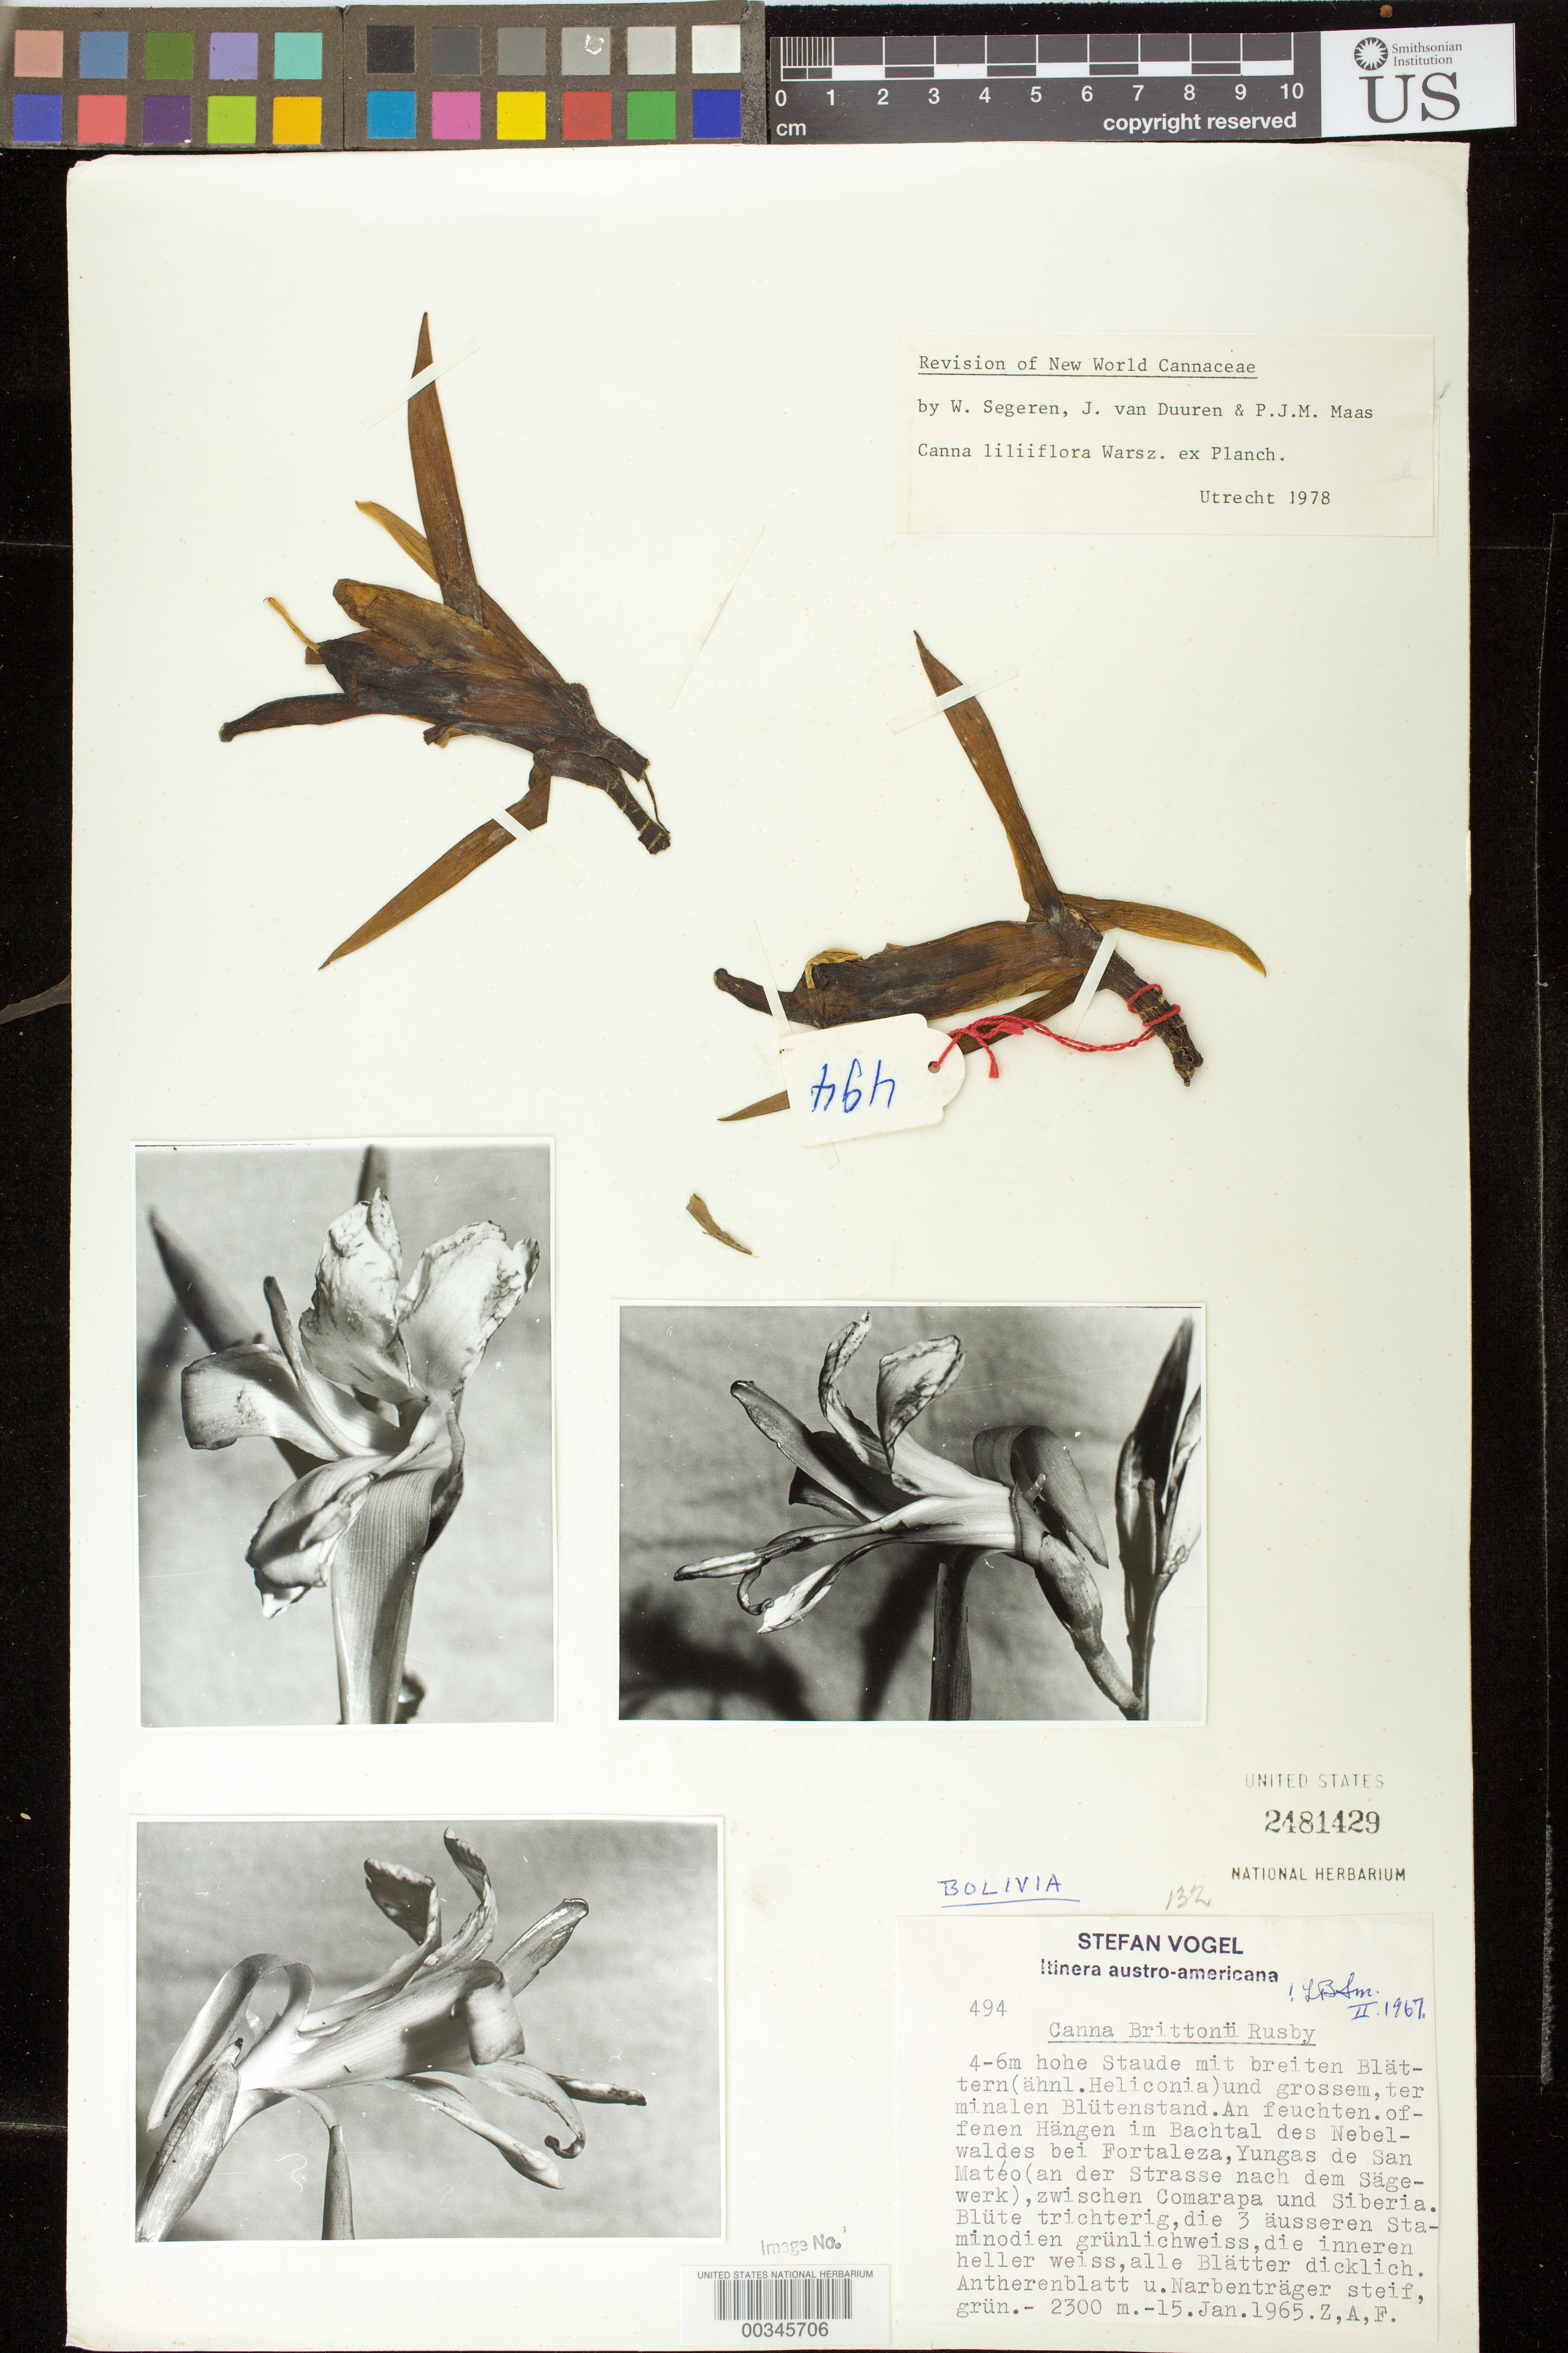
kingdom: Plantae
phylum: Tracheophyta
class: Liliopsida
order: Zingiberales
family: Cannaceae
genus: Canna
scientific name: Canna liliiflora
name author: Warsz. ex Planch.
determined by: Segeren, W.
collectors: S. Vogel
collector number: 494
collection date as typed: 15 Jan 1965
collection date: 1965-01-15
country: Bolivia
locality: Bei Fortaleza, Yungas de San Mateo, zwischen Comarapa und Siberia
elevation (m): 2300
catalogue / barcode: US 2481429